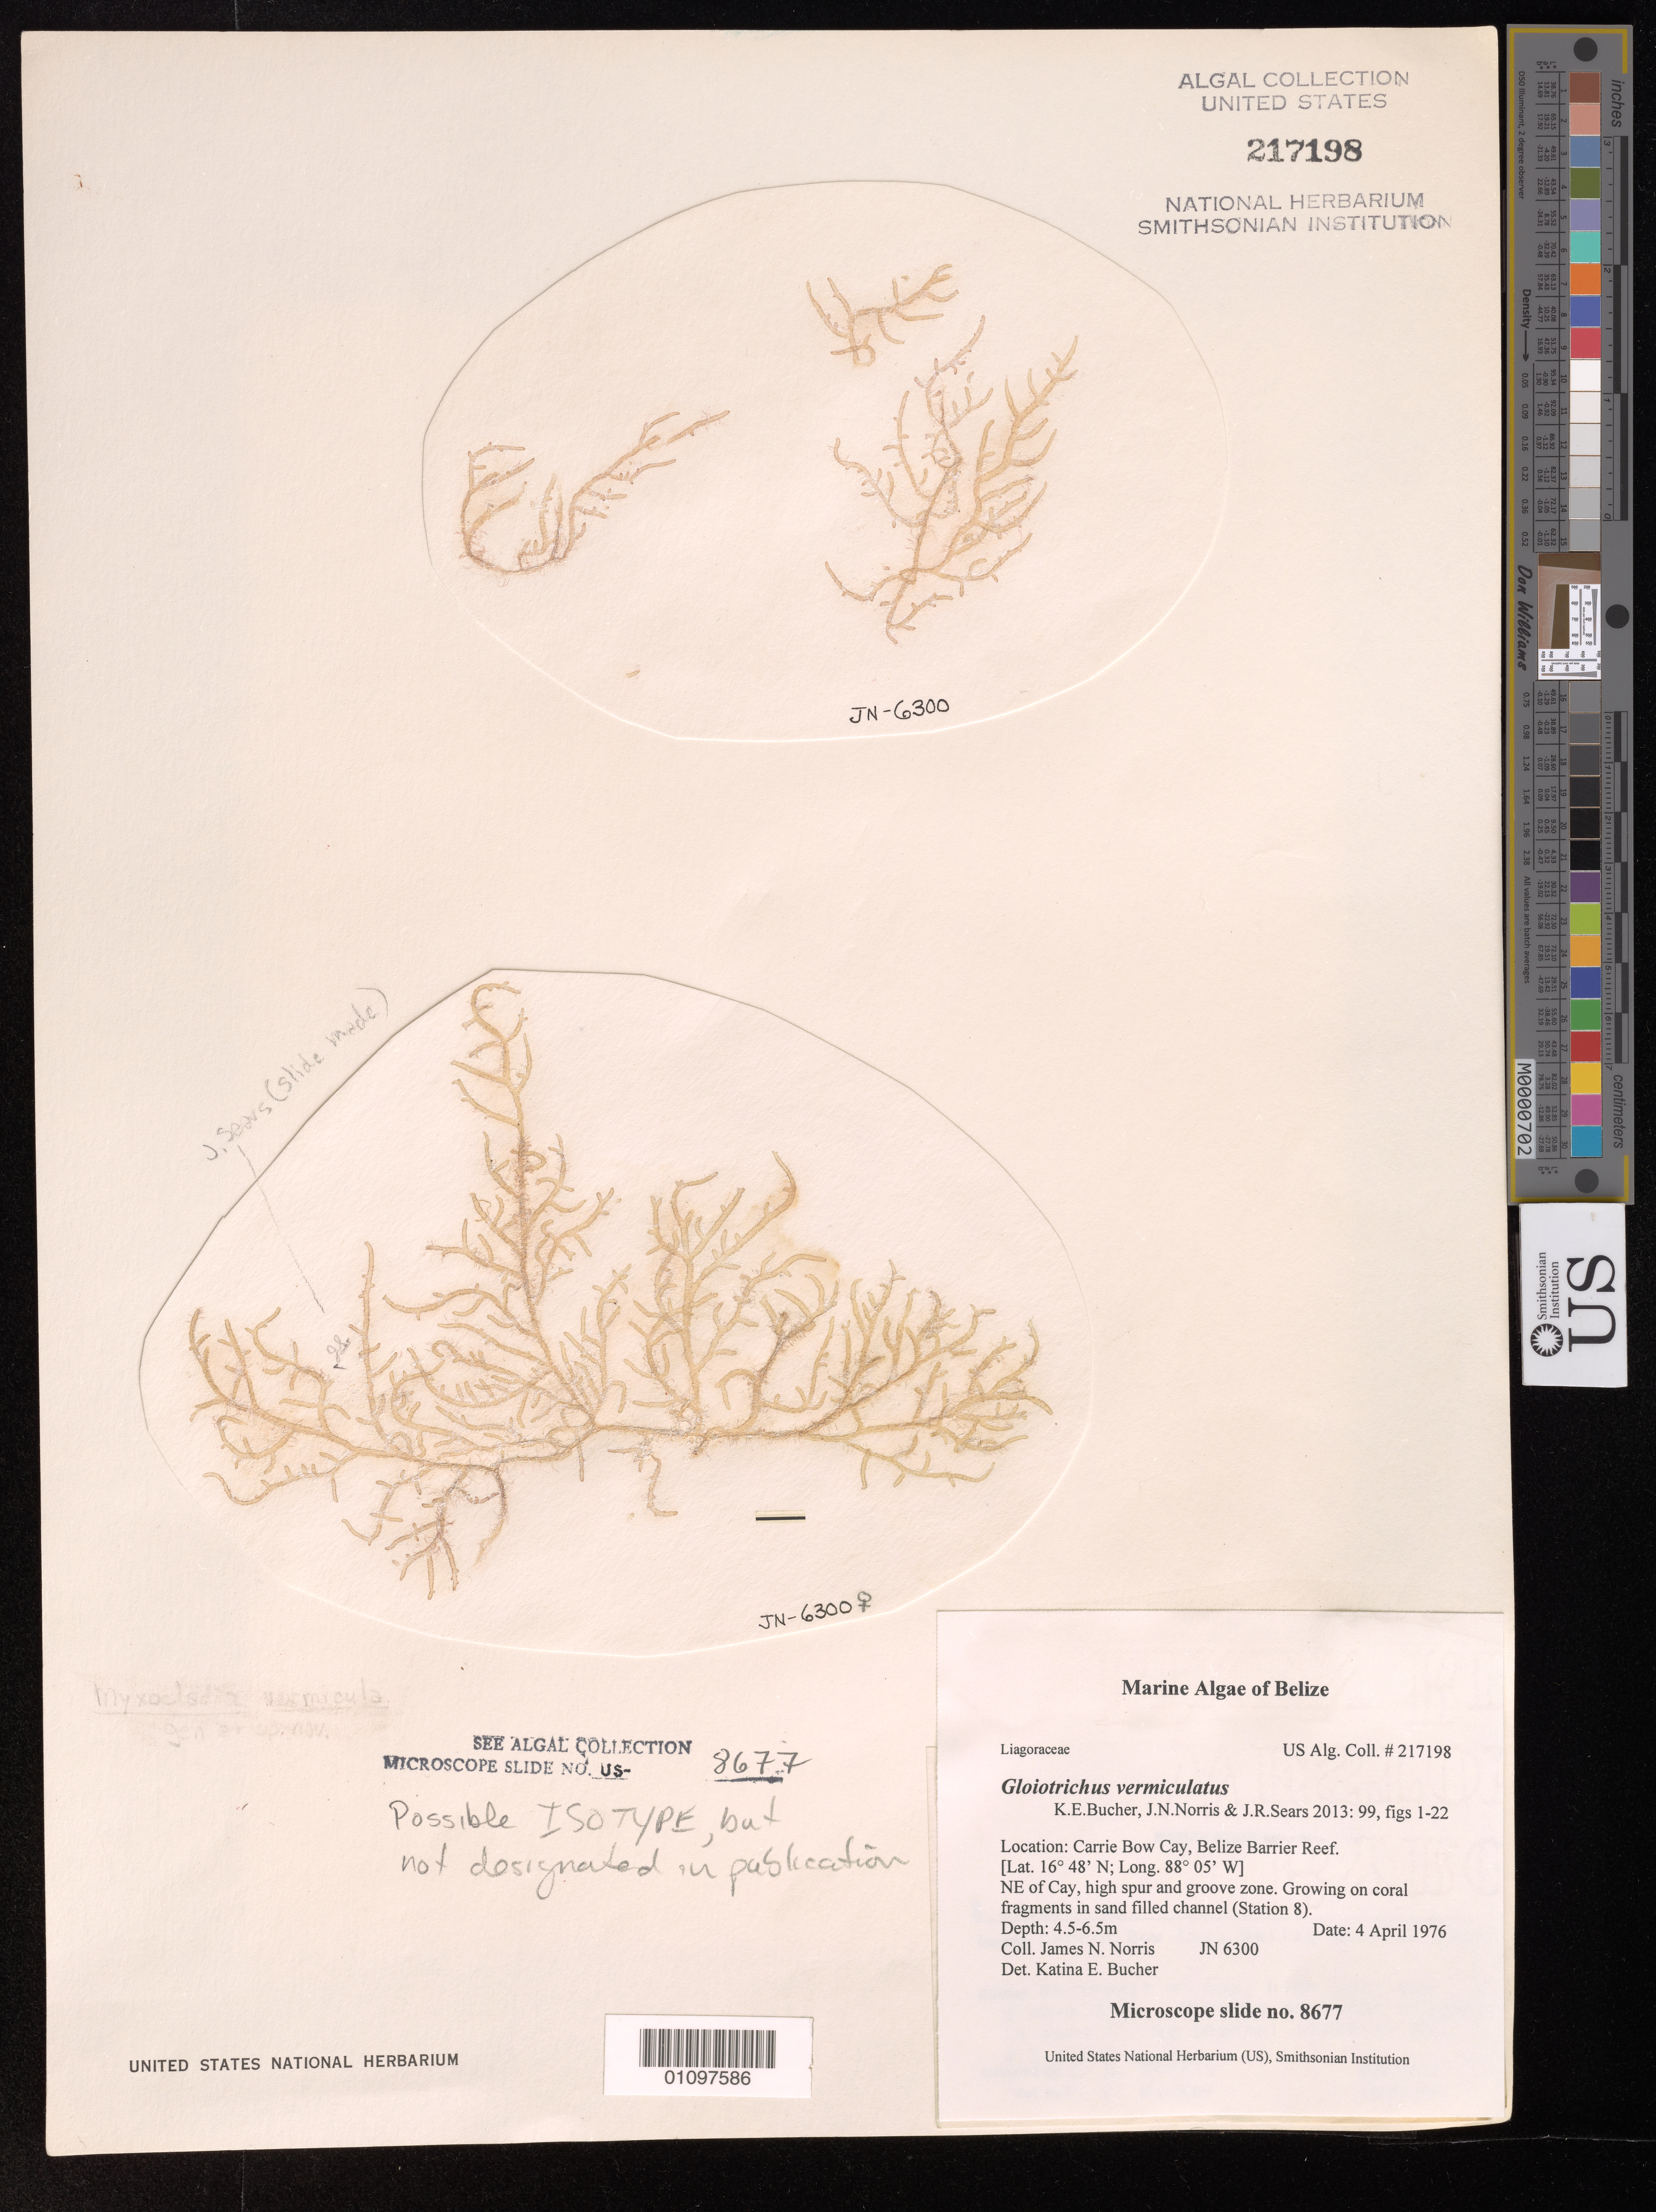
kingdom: Plantae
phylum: Rhodophyta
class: Florideophyceae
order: Nemaliales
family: Liagoraceae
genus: Gloiotrichus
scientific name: Gloiotrichus vermiculatus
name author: K.E. Bucher et al.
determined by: Bucher, K. E.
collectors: J. N. Norris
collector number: JN 6300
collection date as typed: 04 Apr 1976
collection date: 1976-04-04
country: Belize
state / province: Stann Creek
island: Carrie Bow Cay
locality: Carrie Bow Cay, Belize Barrier Reef. NE of Cay, high spur and groovr zone. Growing on coral fragments in sand filled channel (Station 8).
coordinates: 16 48'N, 88 05'W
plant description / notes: Microscope slides no. 8677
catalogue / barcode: US 217198